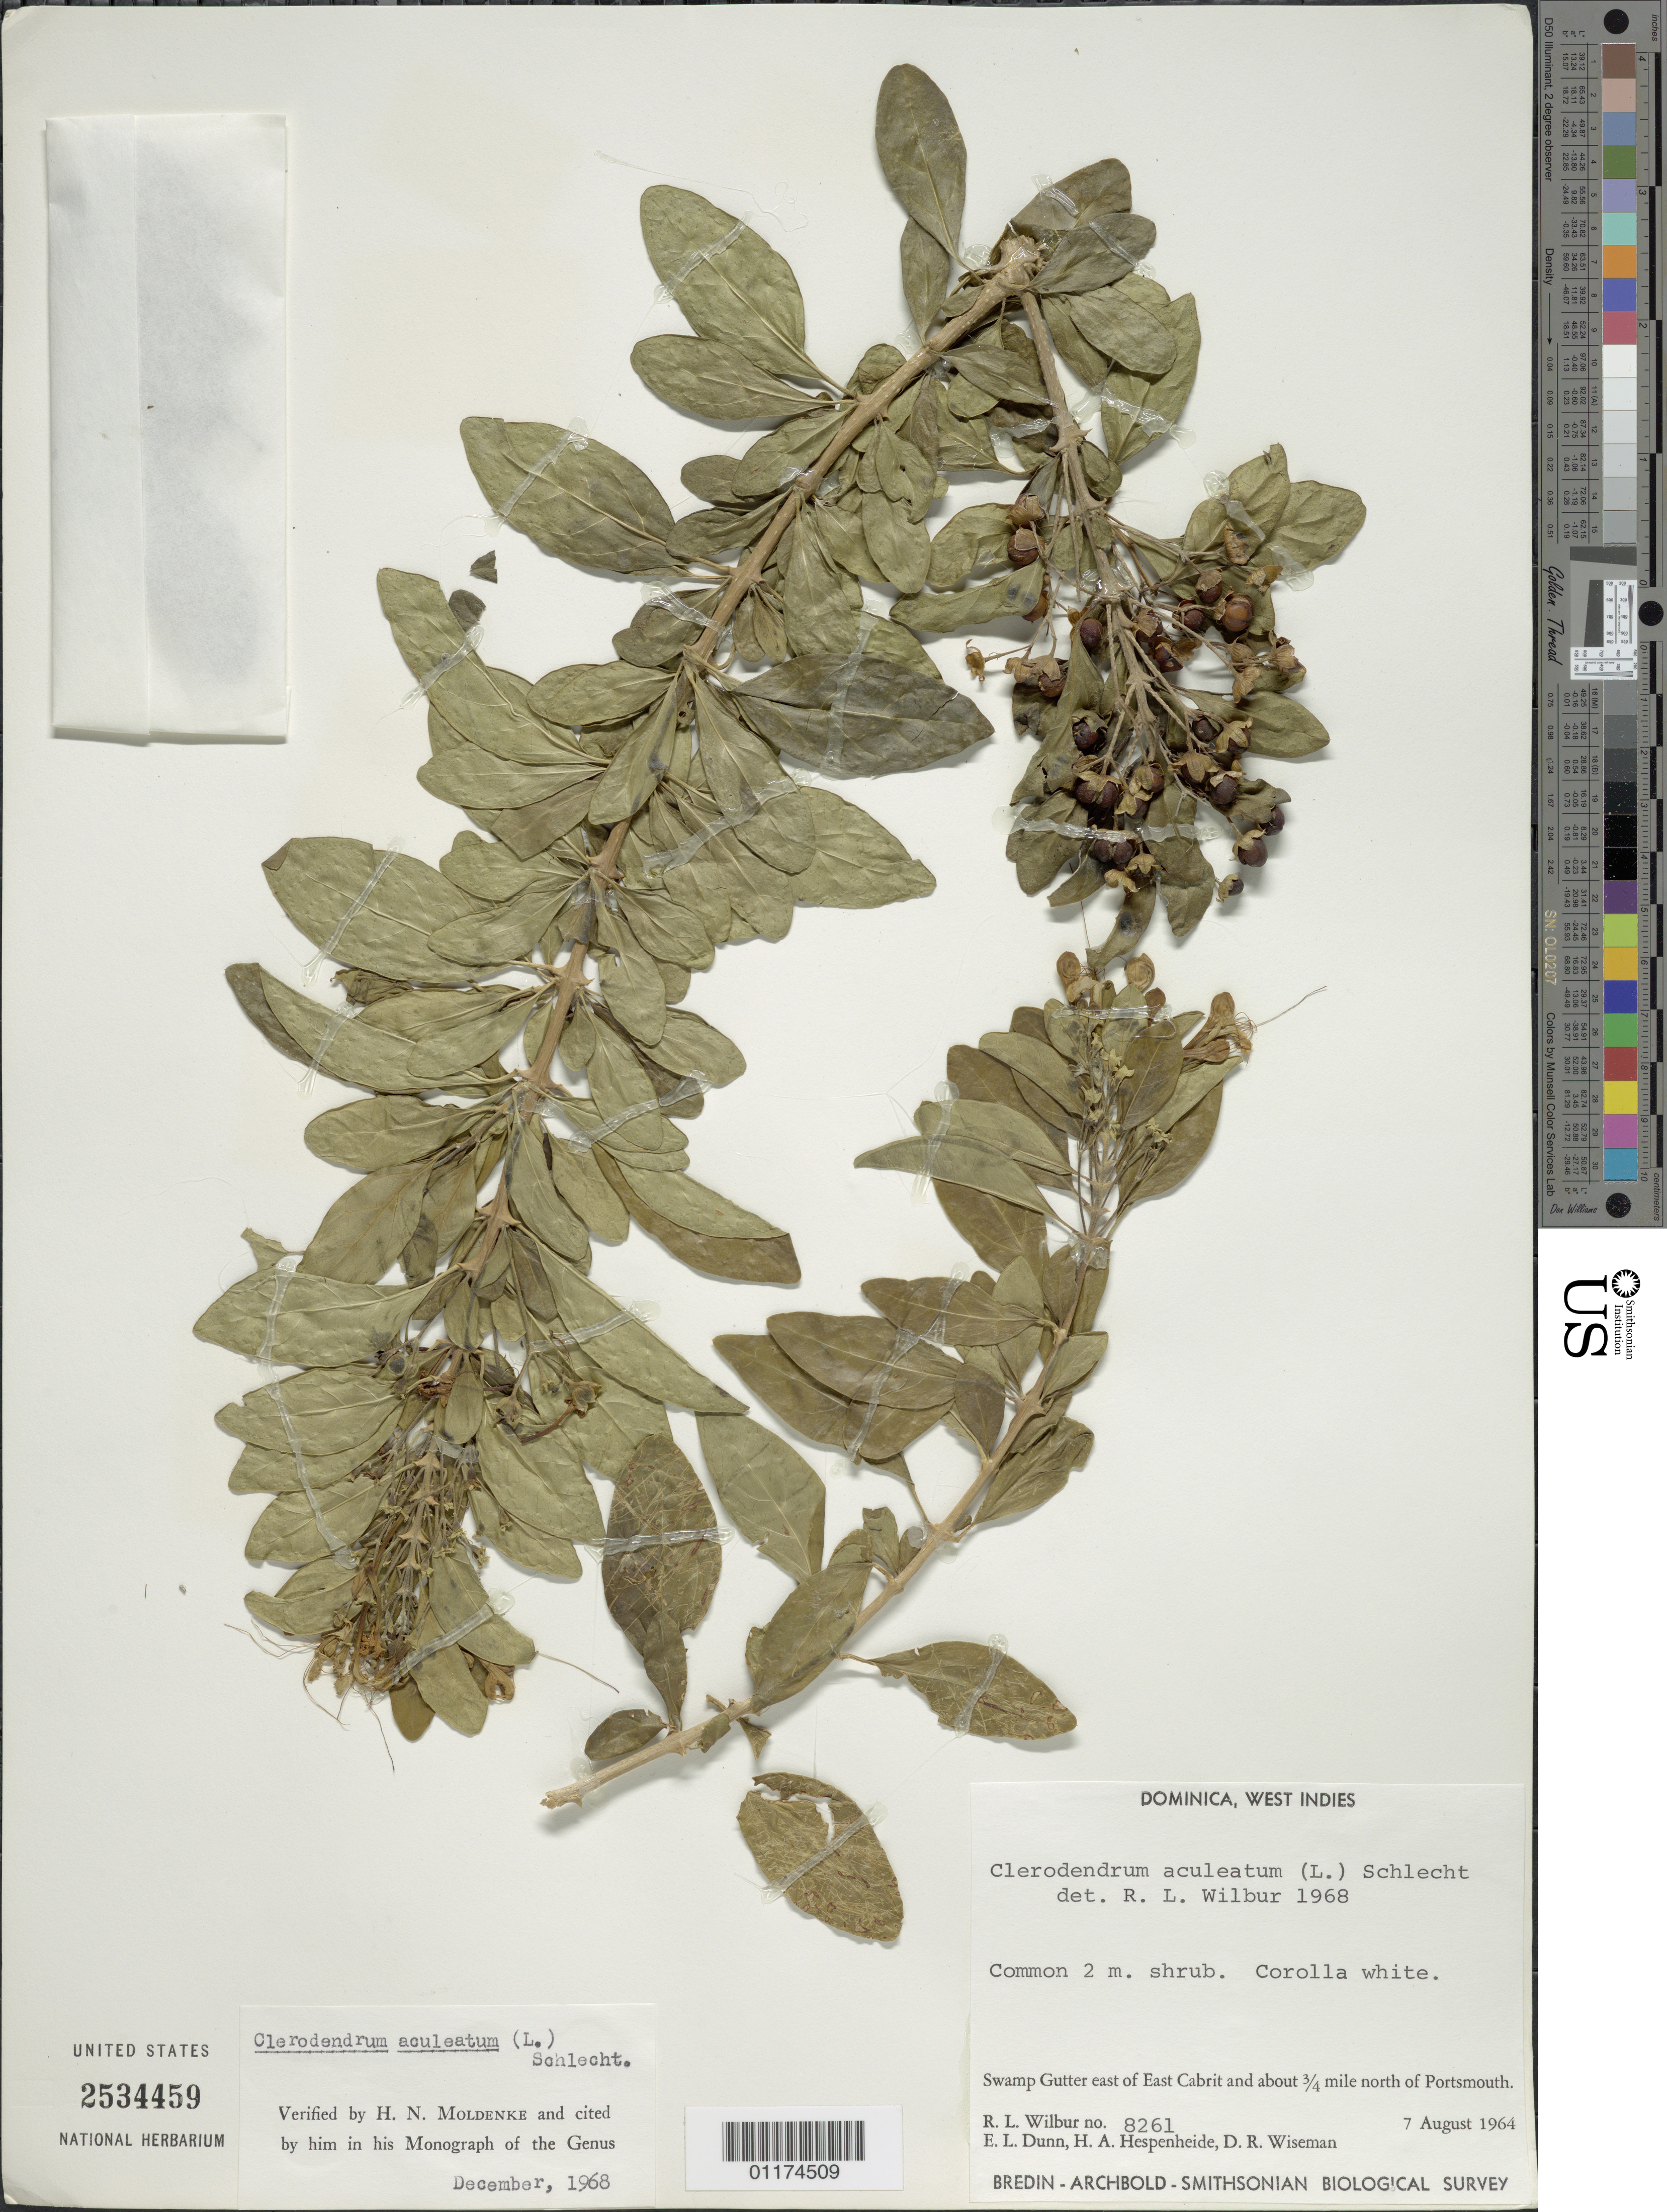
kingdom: Plantae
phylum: Tracheophyta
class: Magnoliopsida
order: Lamiales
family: Lamiaceae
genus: Clerodendrum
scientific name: Clerodendrum aculeatum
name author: (L.) Schltdl.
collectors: R. L. Wilbur, E. Dunn, H. A. Hespenheide & D. R. Wiseman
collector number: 8261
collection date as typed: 07 Aug 1964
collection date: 1964-08-07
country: Dominica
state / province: St. John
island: Dominica I.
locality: Swamp Gutter east of East Cabrit and above 3/4 mile north of Portsmouth.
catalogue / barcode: US 2534459